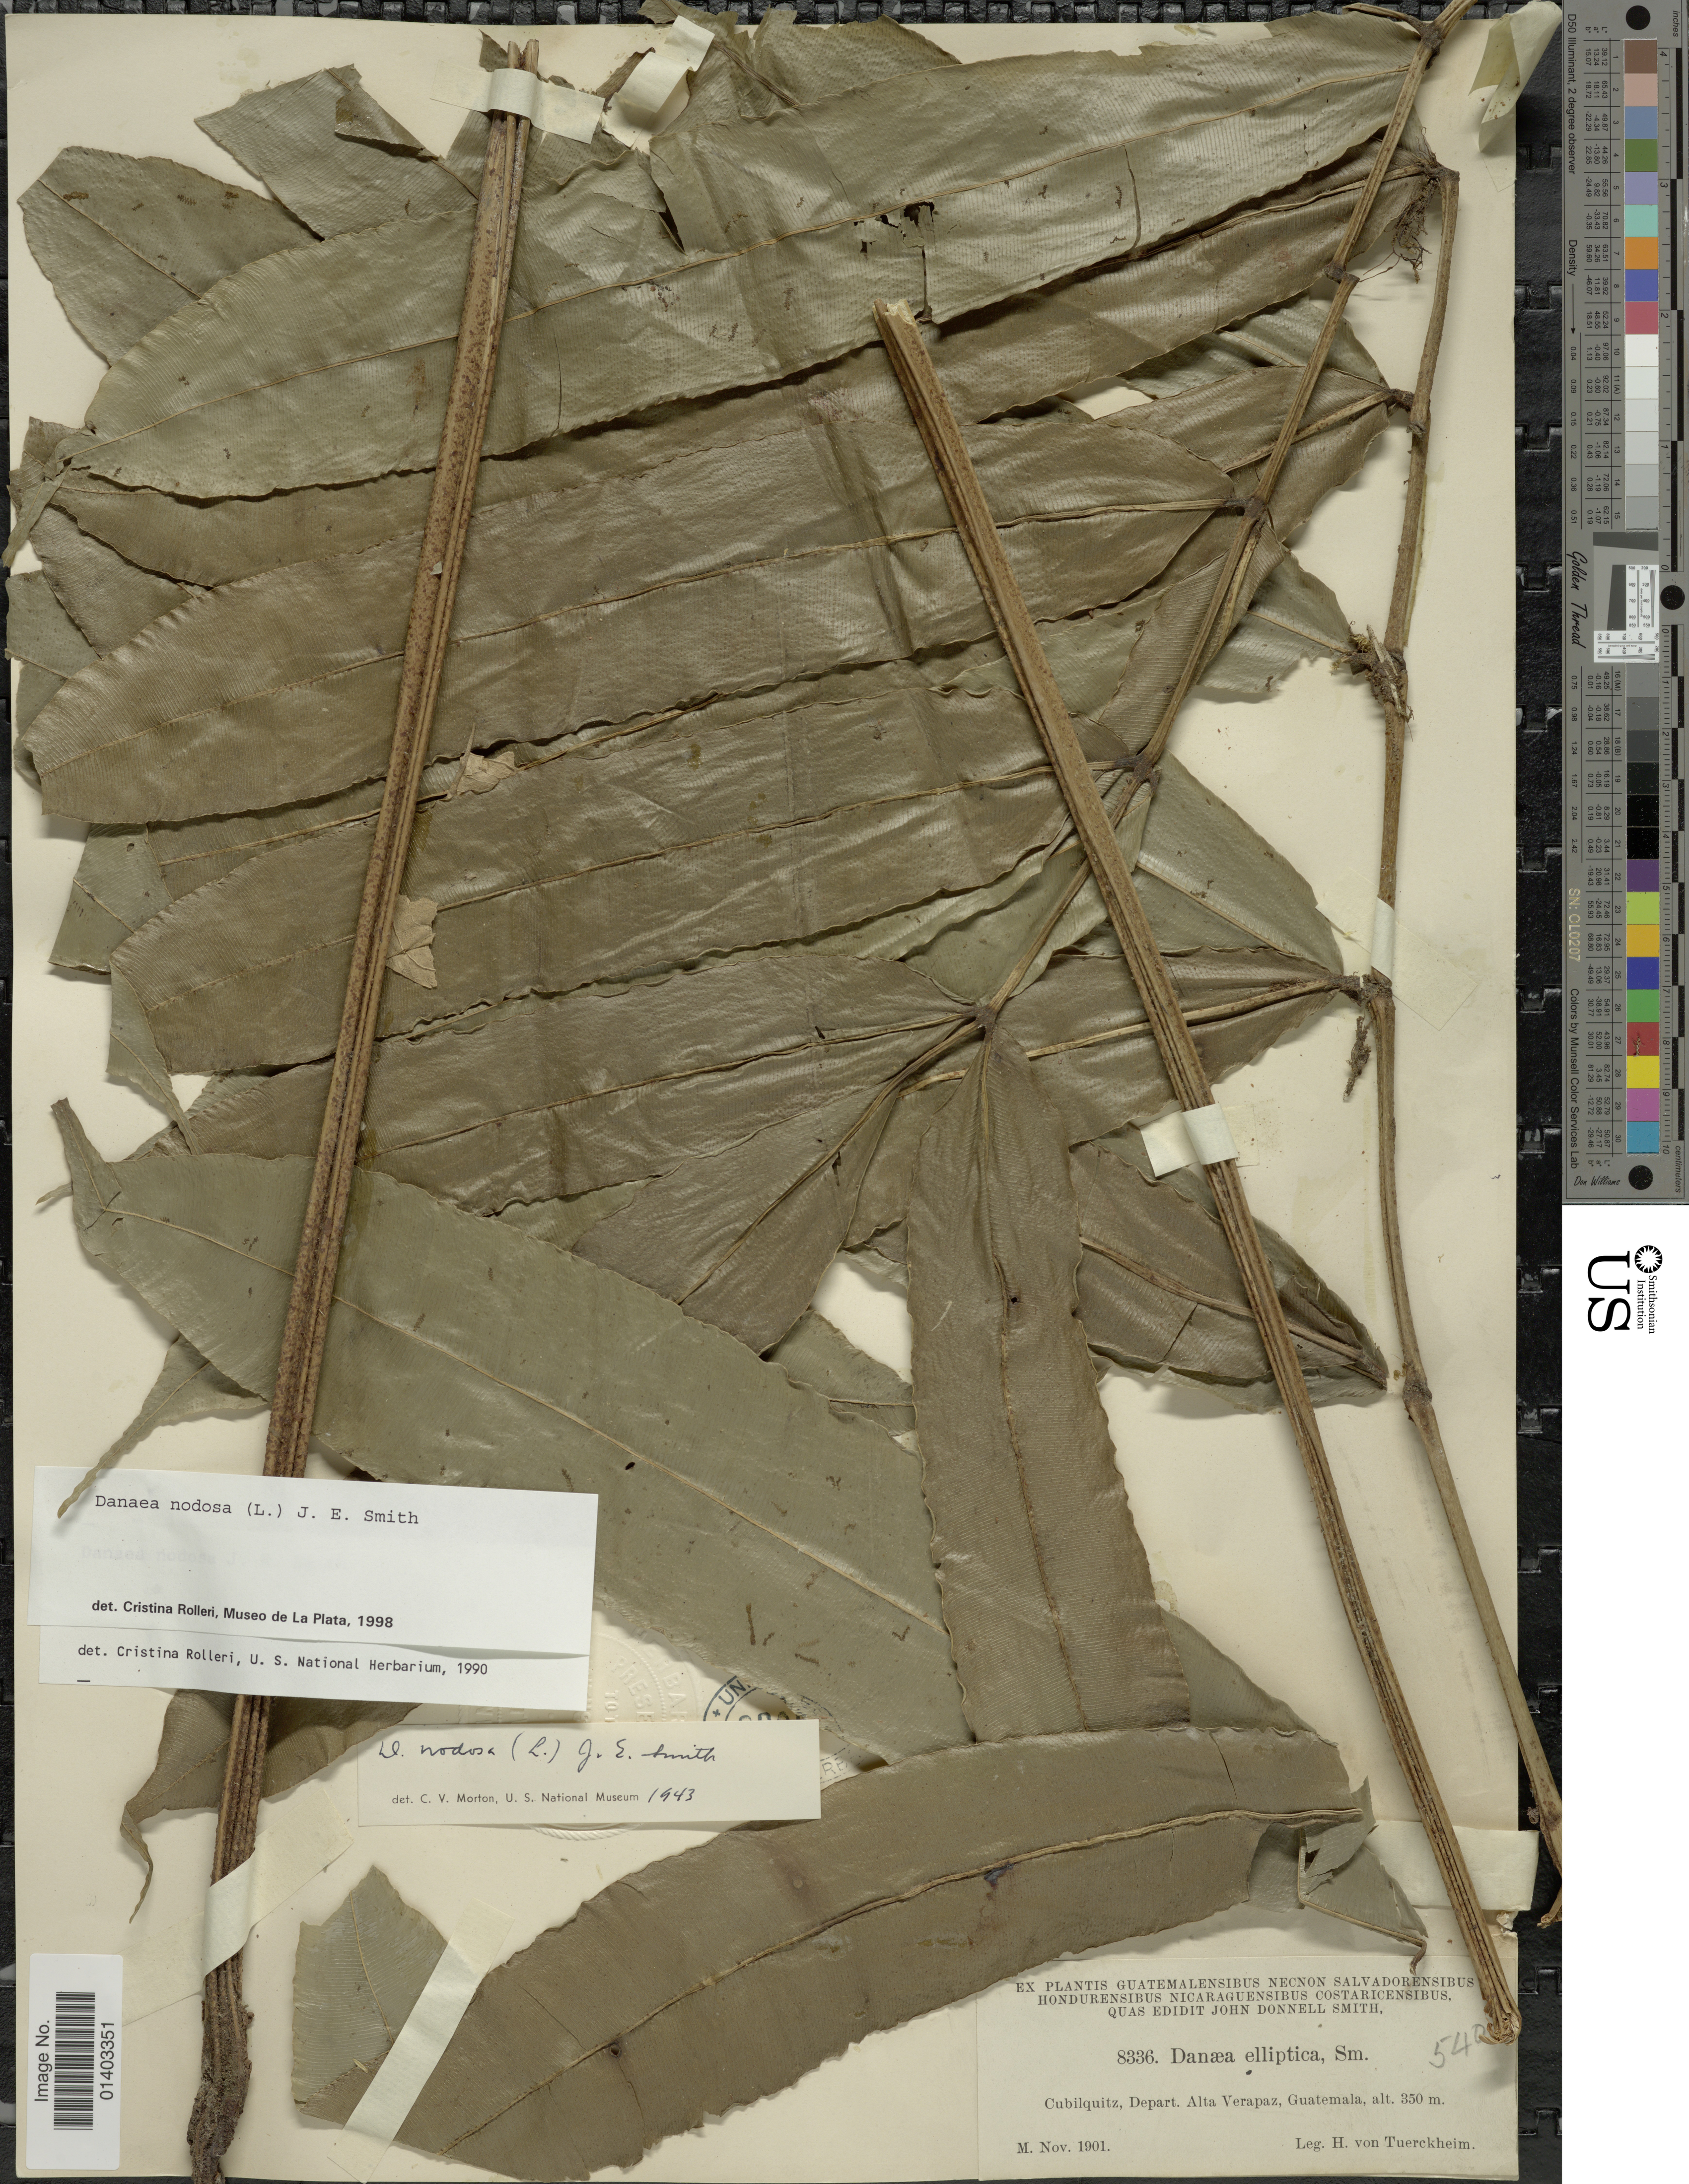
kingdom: Plantae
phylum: Tracheophyta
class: Polypodiopsida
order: Marattiales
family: Marattiaceae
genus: Danaea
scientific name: Danaea nodosa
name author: (L.) Sm.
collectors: H. von Türckheim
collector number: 8336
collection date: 1901-11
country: Guatemala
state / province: Alta Verapaz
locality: Cubilquitz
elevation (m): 350